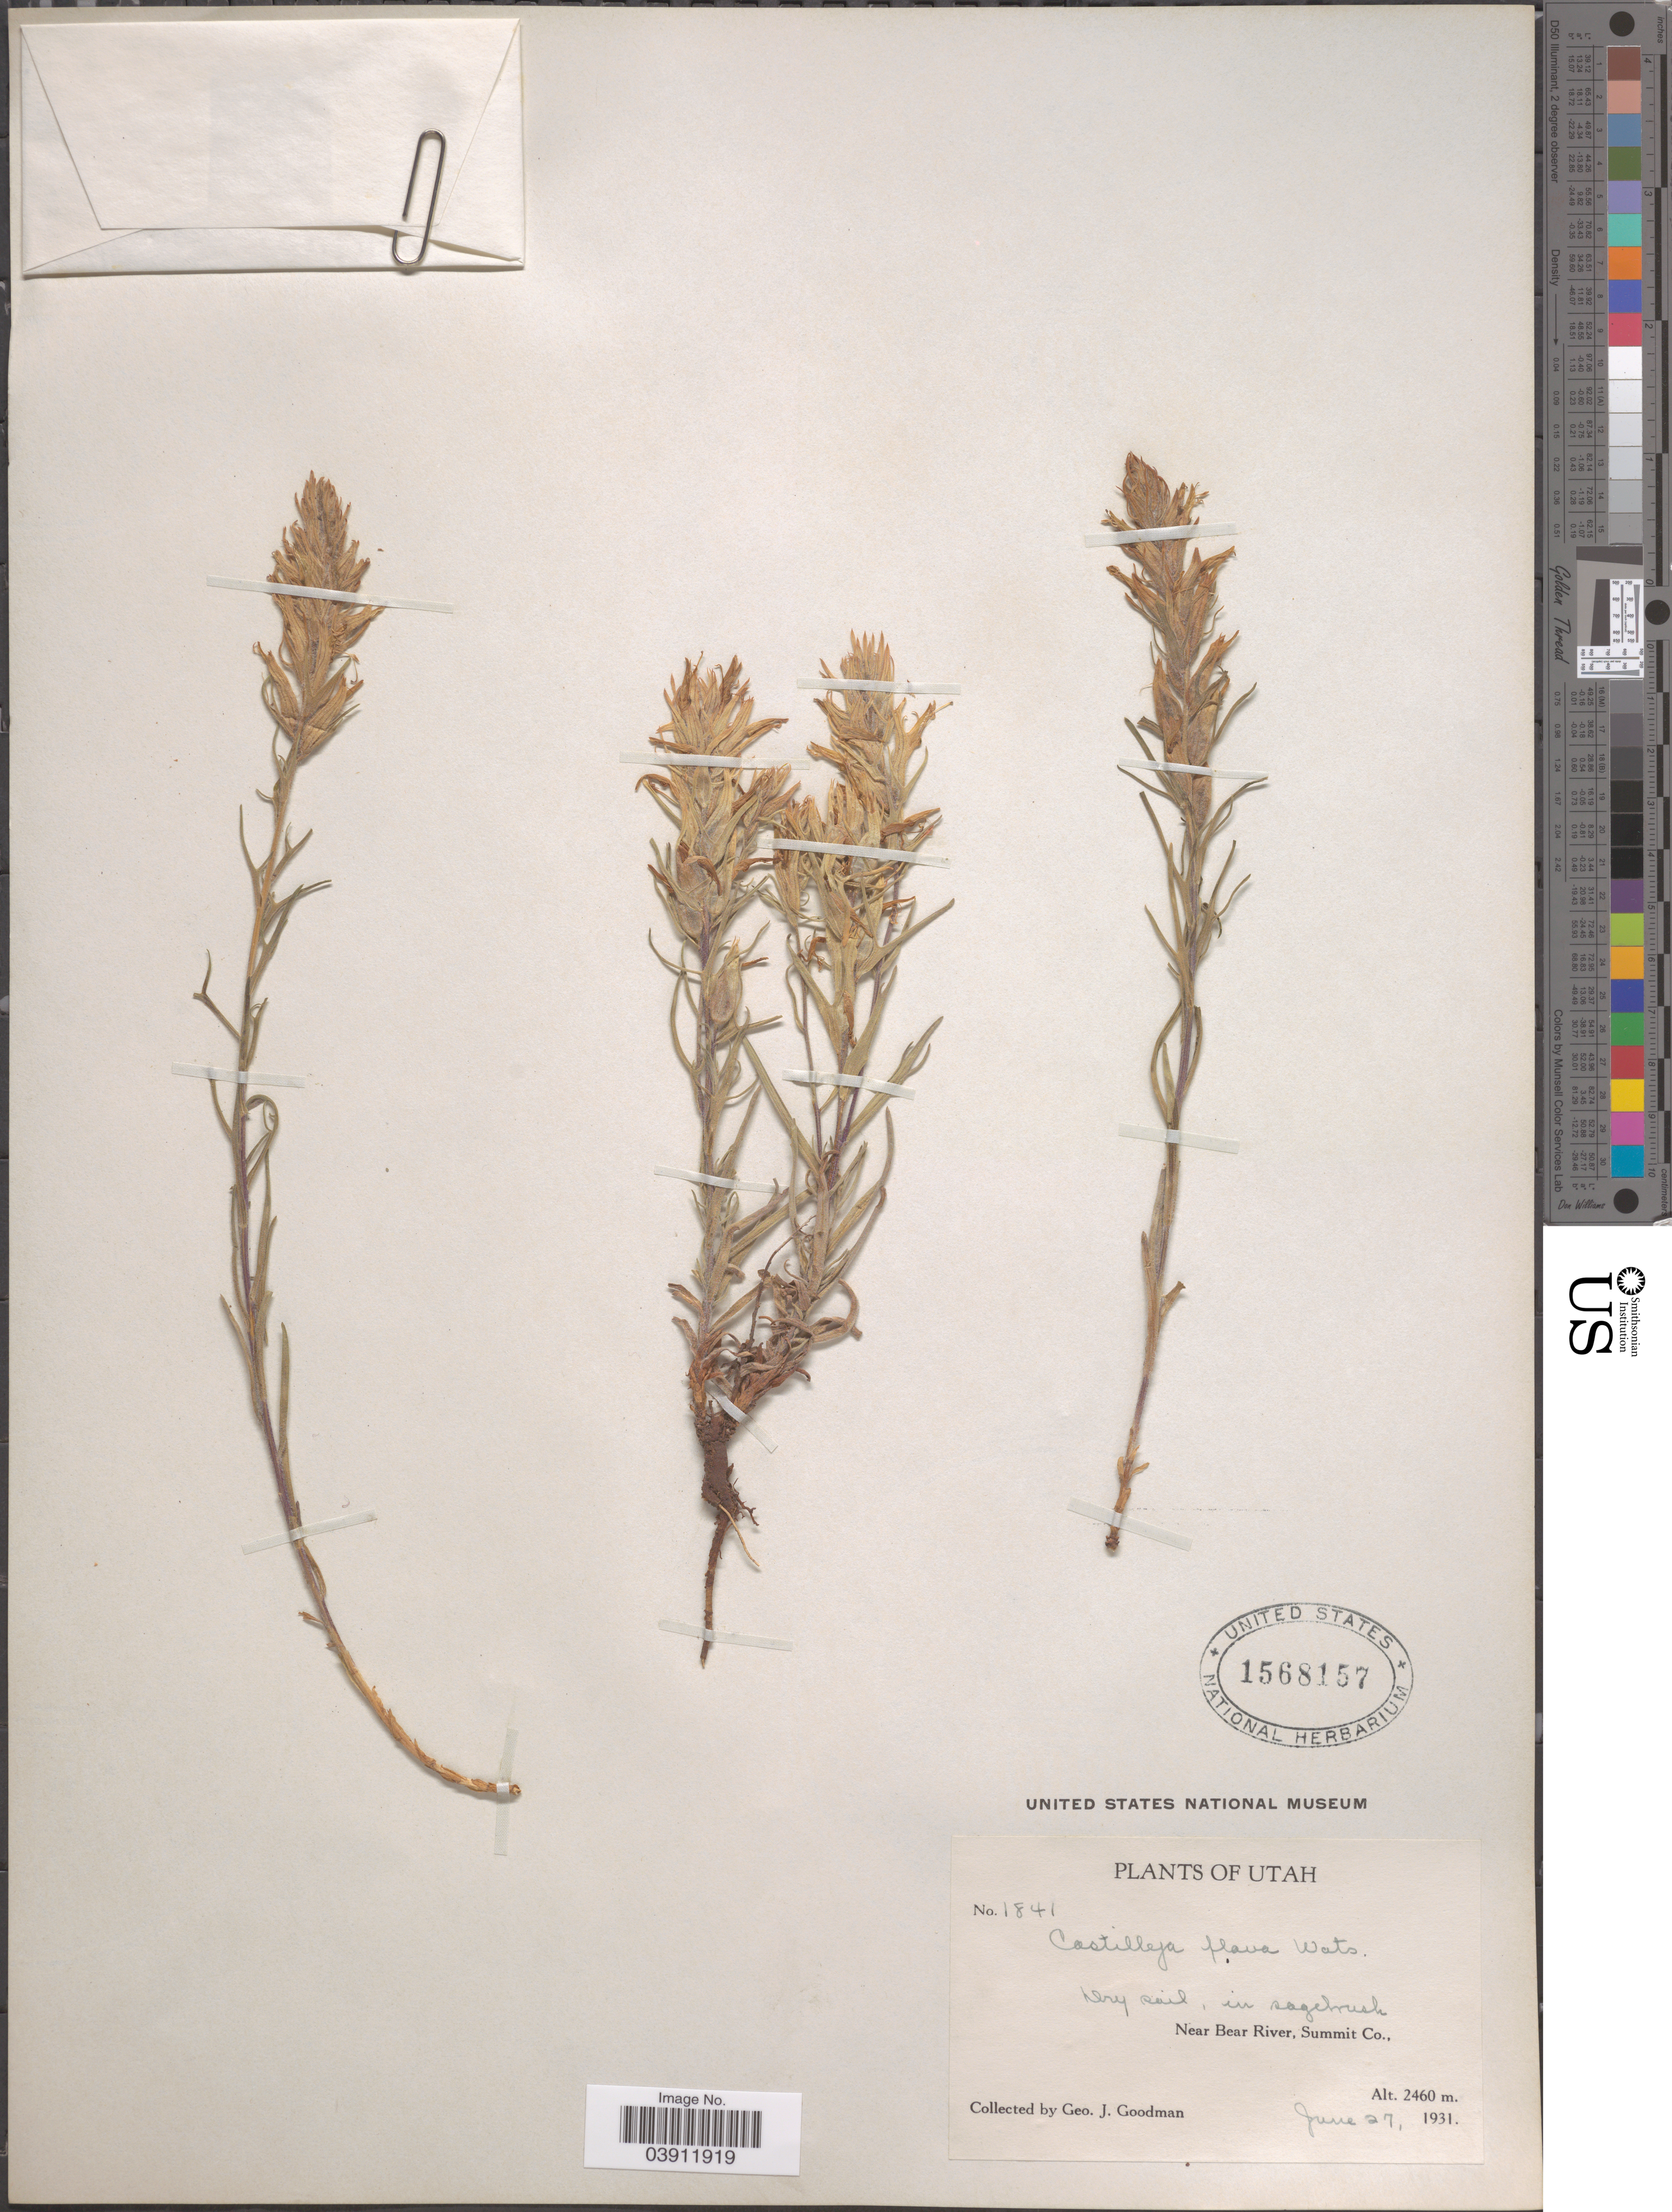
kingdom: Plantae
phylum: Tracheophyta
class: Magnoliopsida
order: Lamiales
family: Orobanchaceae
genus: Castilleja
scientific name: Castilleja flava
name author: S. Watson in C. King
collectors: G. J. Goodman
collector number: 1841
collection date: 1931-06-27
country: United States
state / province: Utah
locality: Near Bear River, Summit Co.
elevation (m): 2460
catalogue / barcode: US 1568157